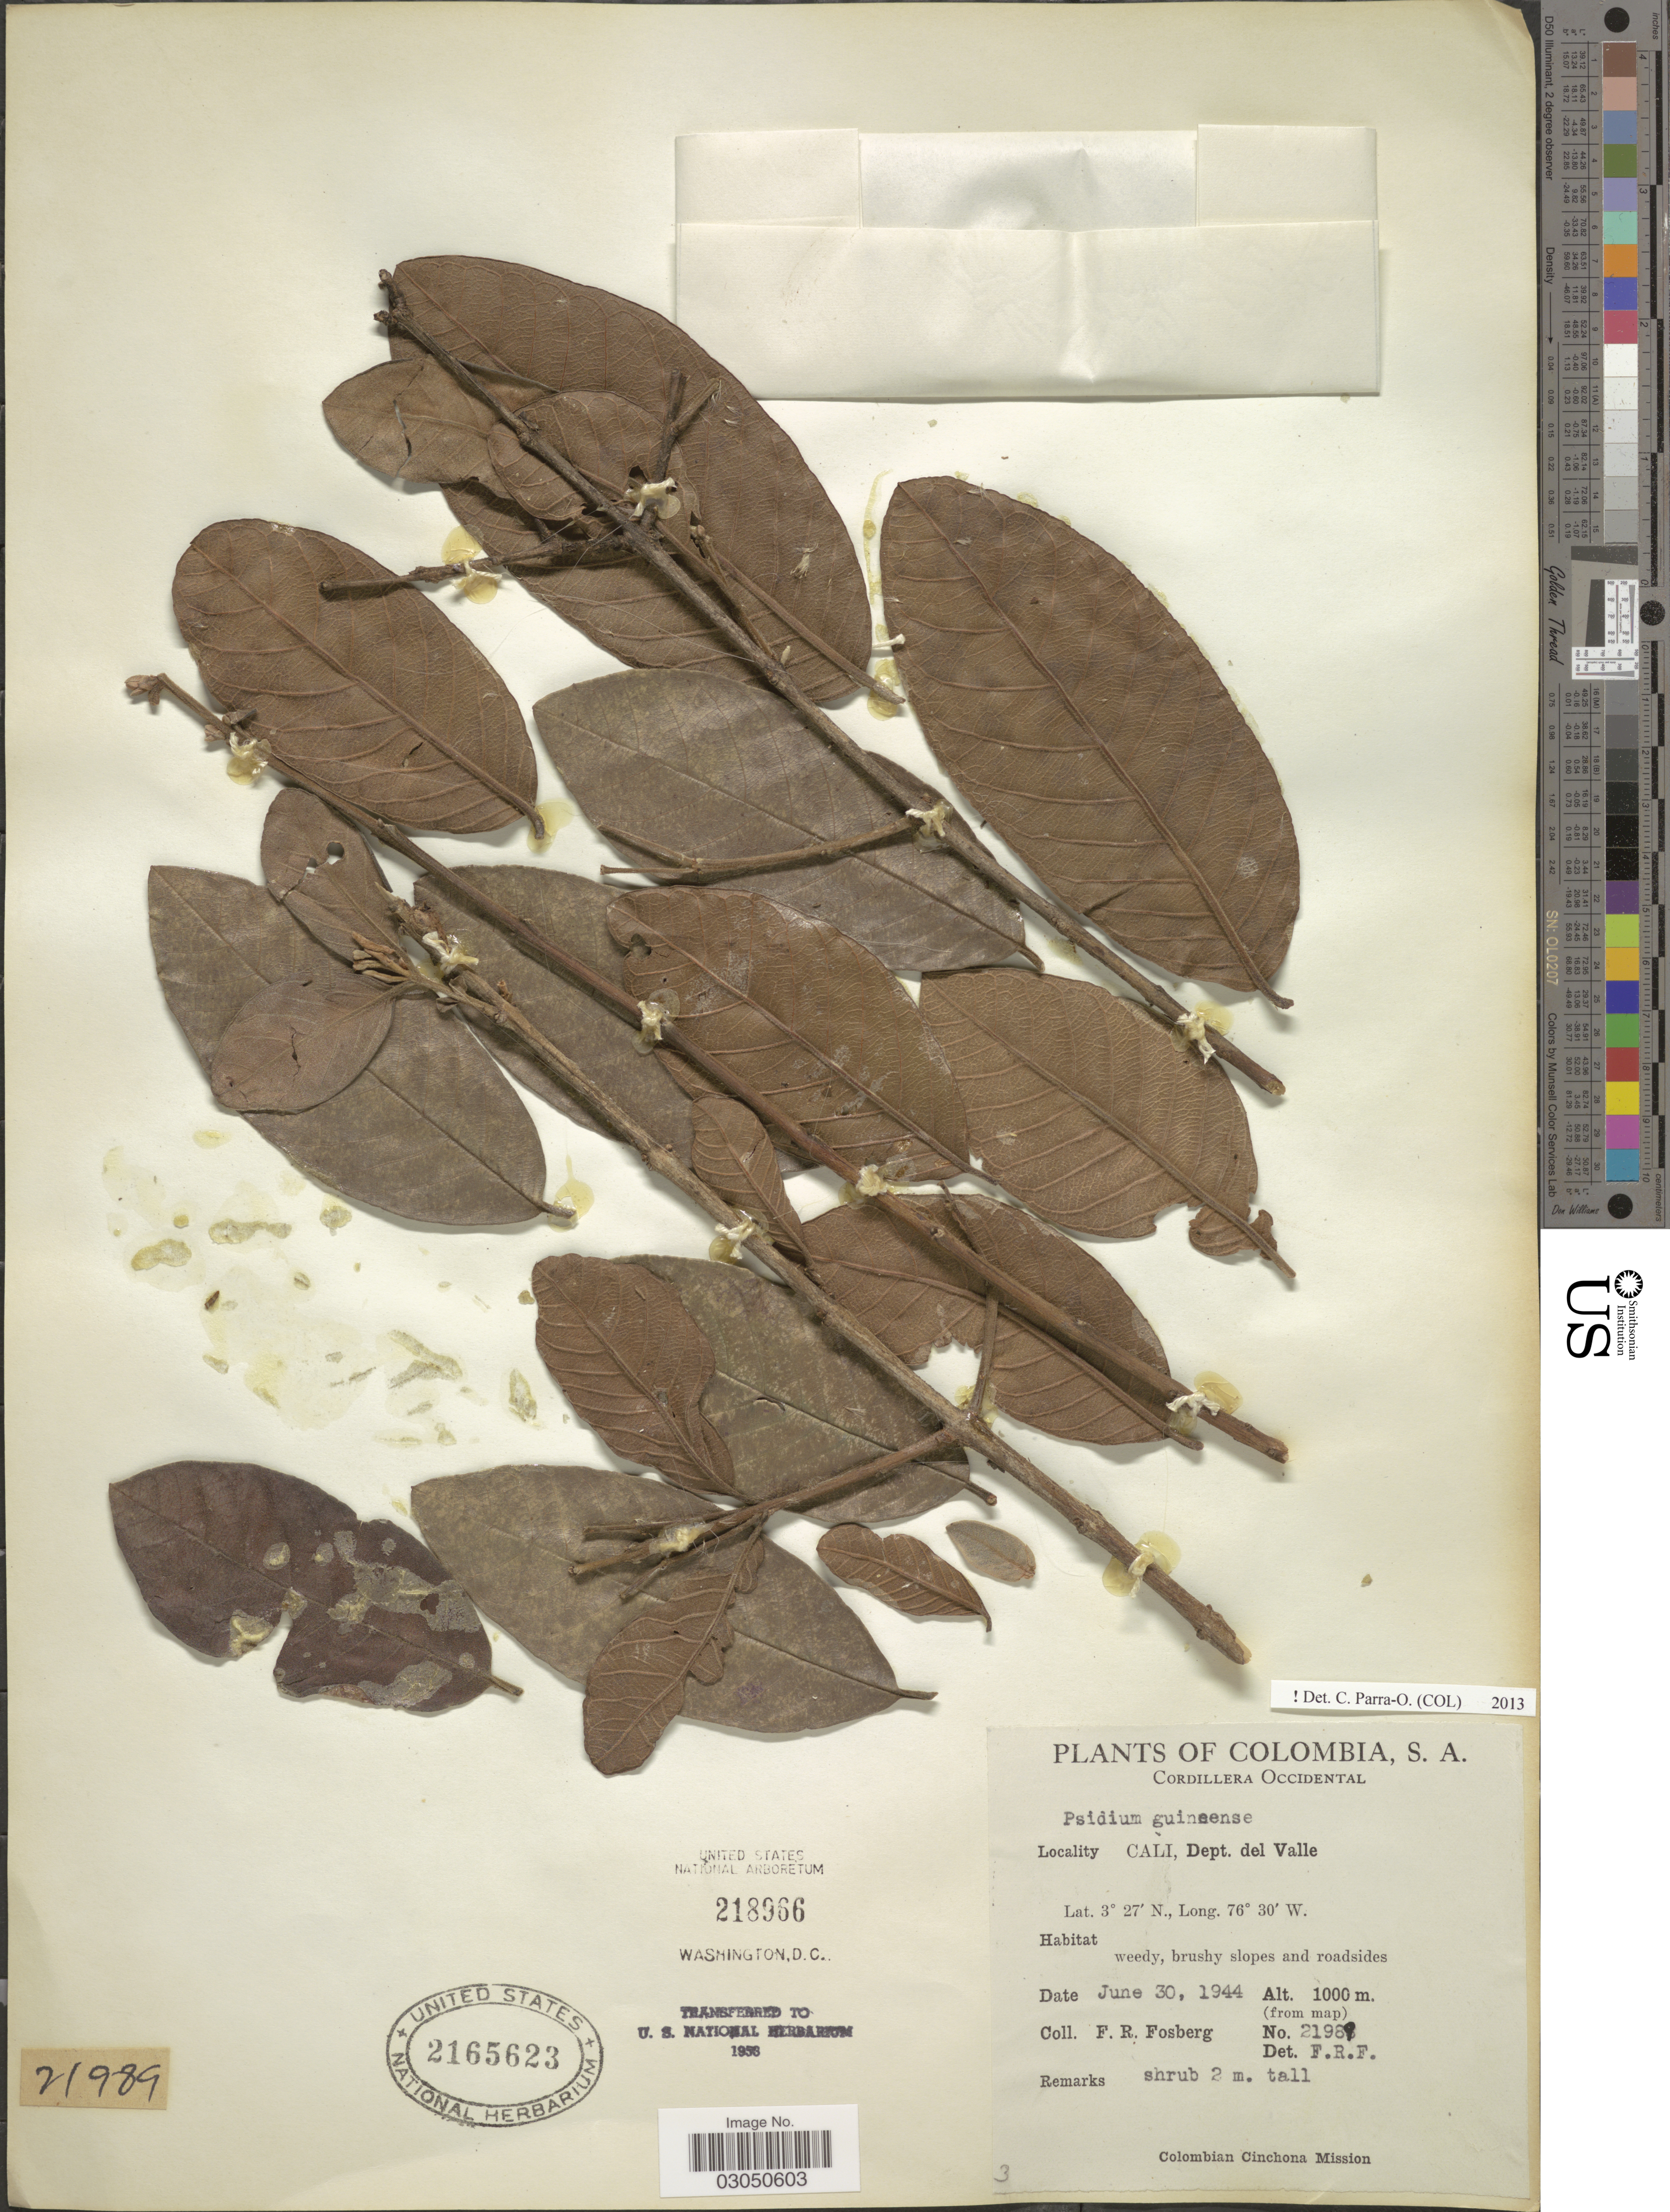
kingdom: Plantae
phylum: Tracheophyta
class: Magnoliopsida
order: Myrtales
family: Myrtaceae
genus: Psidium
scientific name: Psidium guineense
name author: Sw.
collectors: F. R. Fosberg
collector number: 21989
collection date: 1944-06-30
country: Colombia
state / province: Valle del Cauca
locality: Cordillera Occidental. Cali, Dept. del Valle.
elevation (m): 1000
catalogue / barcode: US 2165623